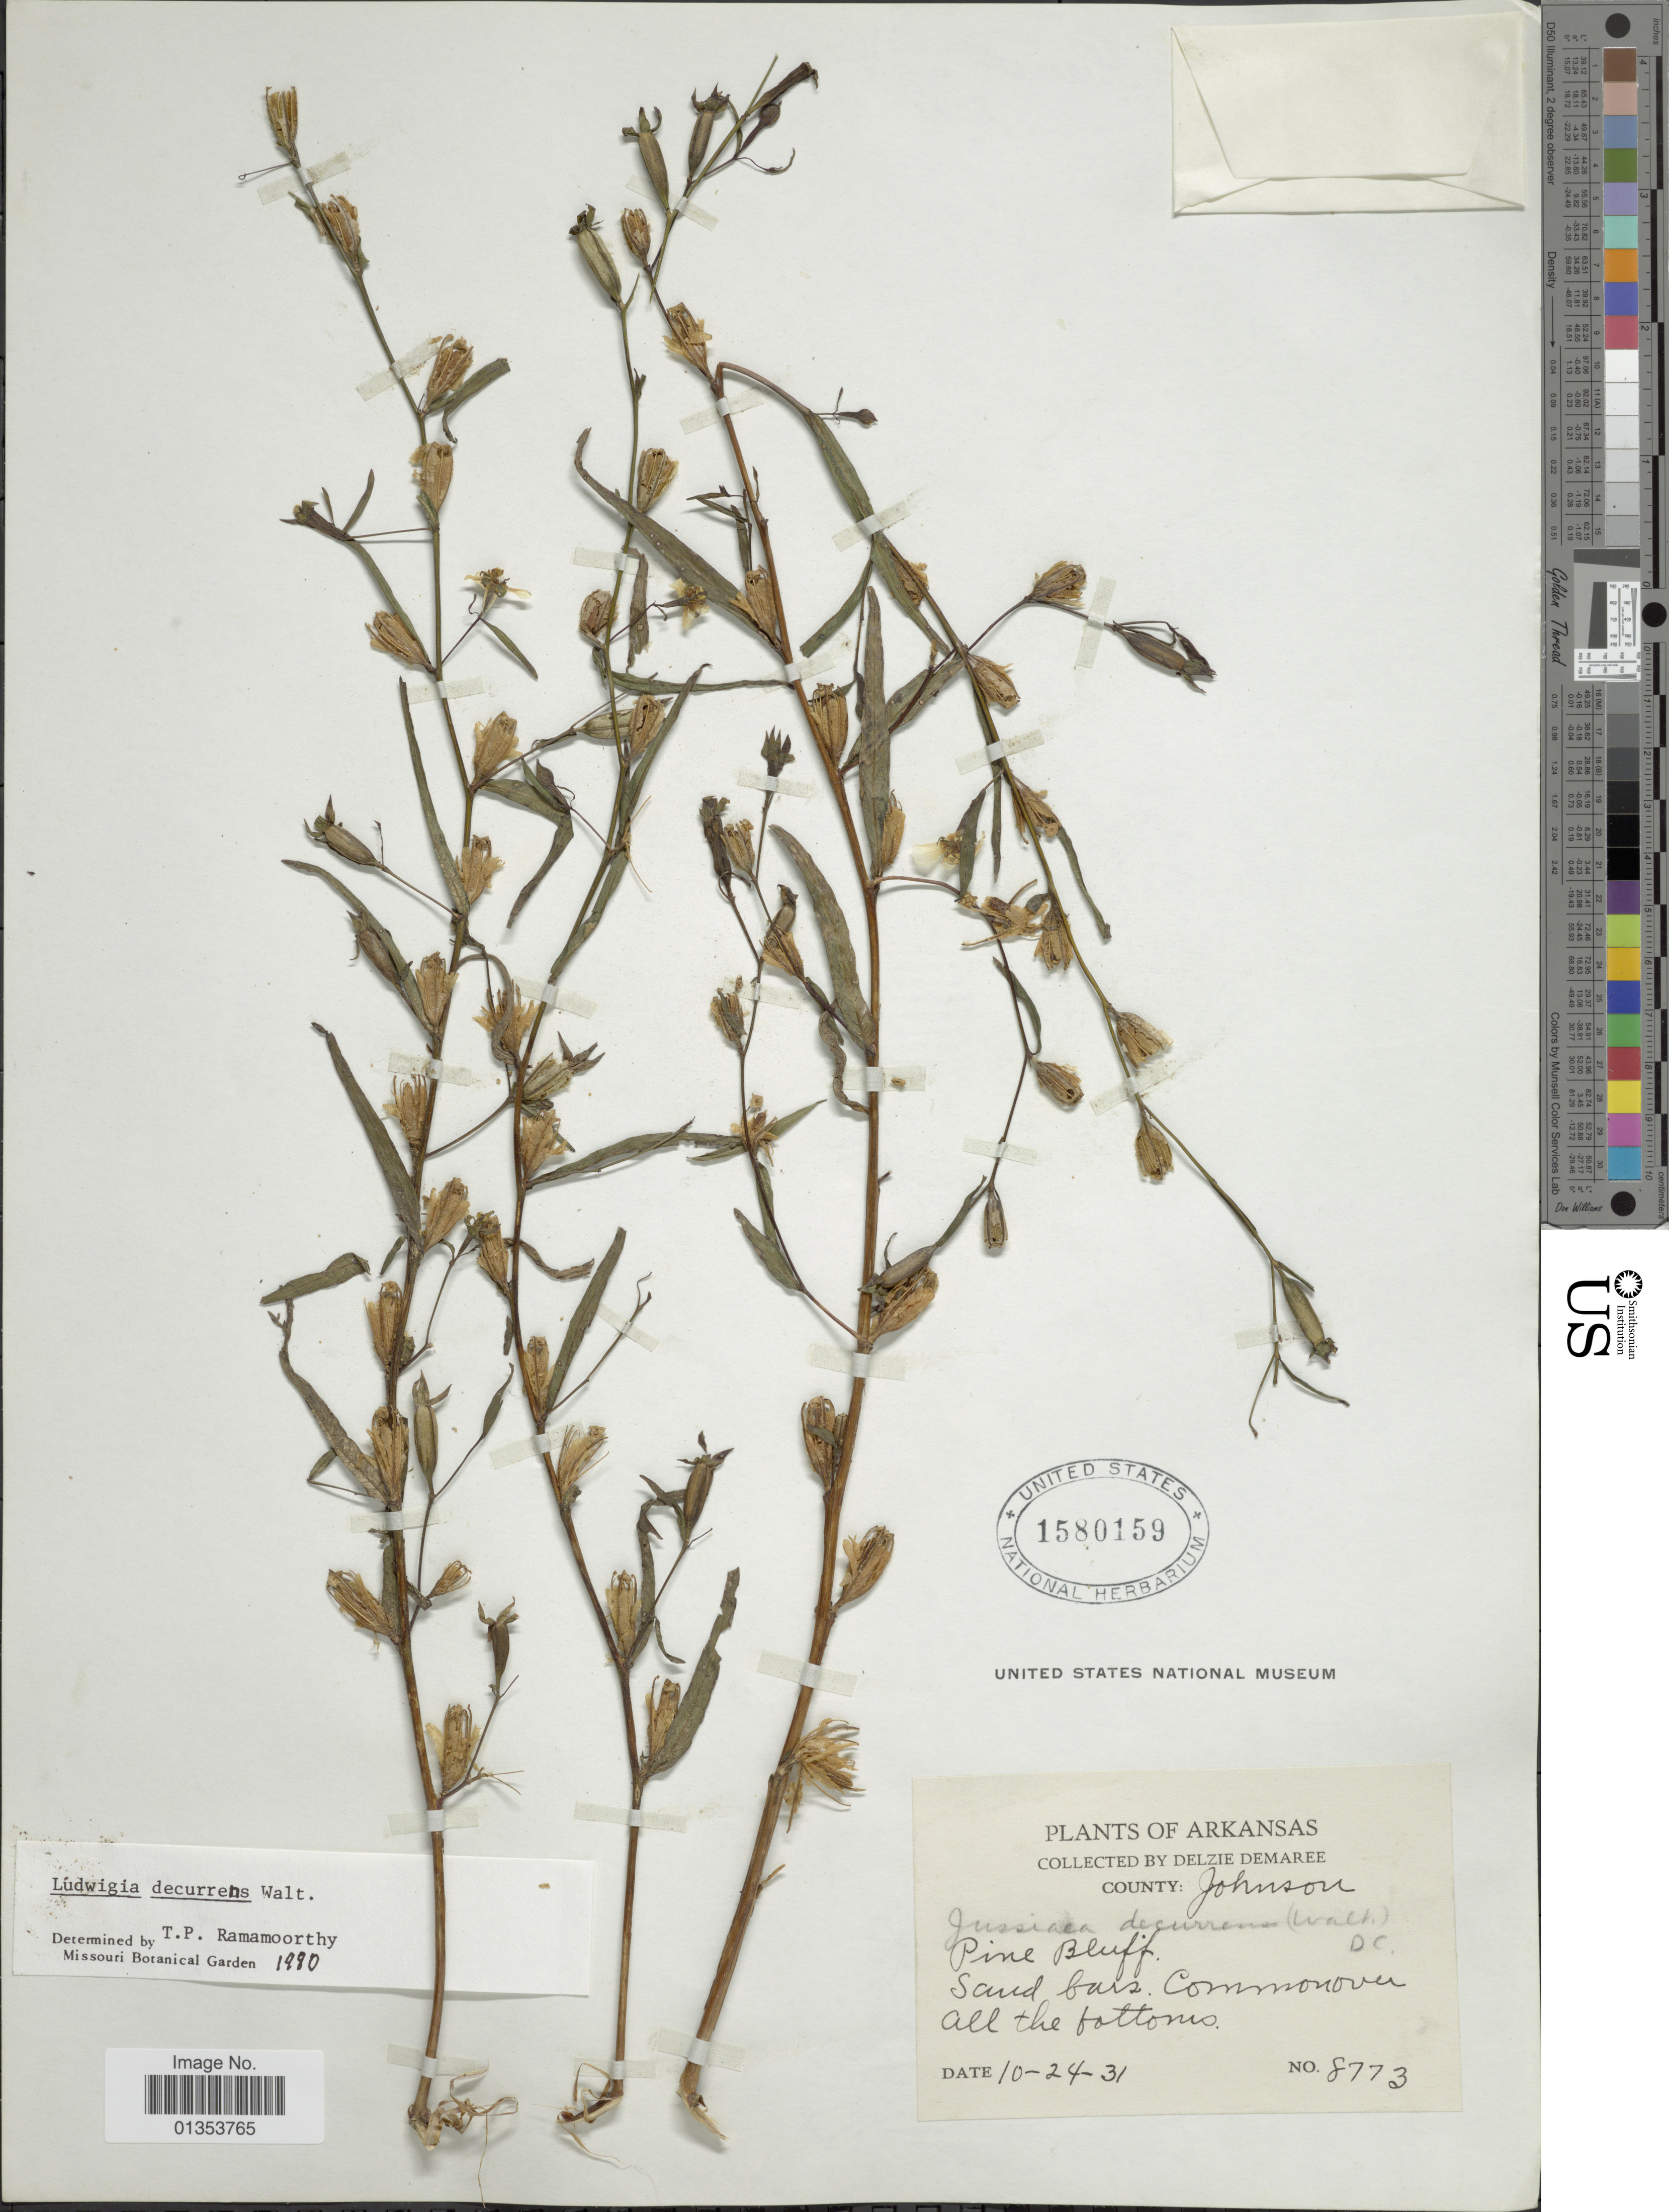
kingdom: Plantae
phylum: Tracheophyta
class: Magnoliopsida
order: Myrtales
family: Onagraceae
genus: Ludwigia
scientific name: Ludwigia decurrens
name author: Walter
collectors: D. Demaree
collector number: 8773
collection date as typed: Transcribed d/m/y: 24/10/31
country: United States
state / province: Arkansas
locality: County: Johnson, Common over all the bottoms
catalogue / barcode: US 1580159